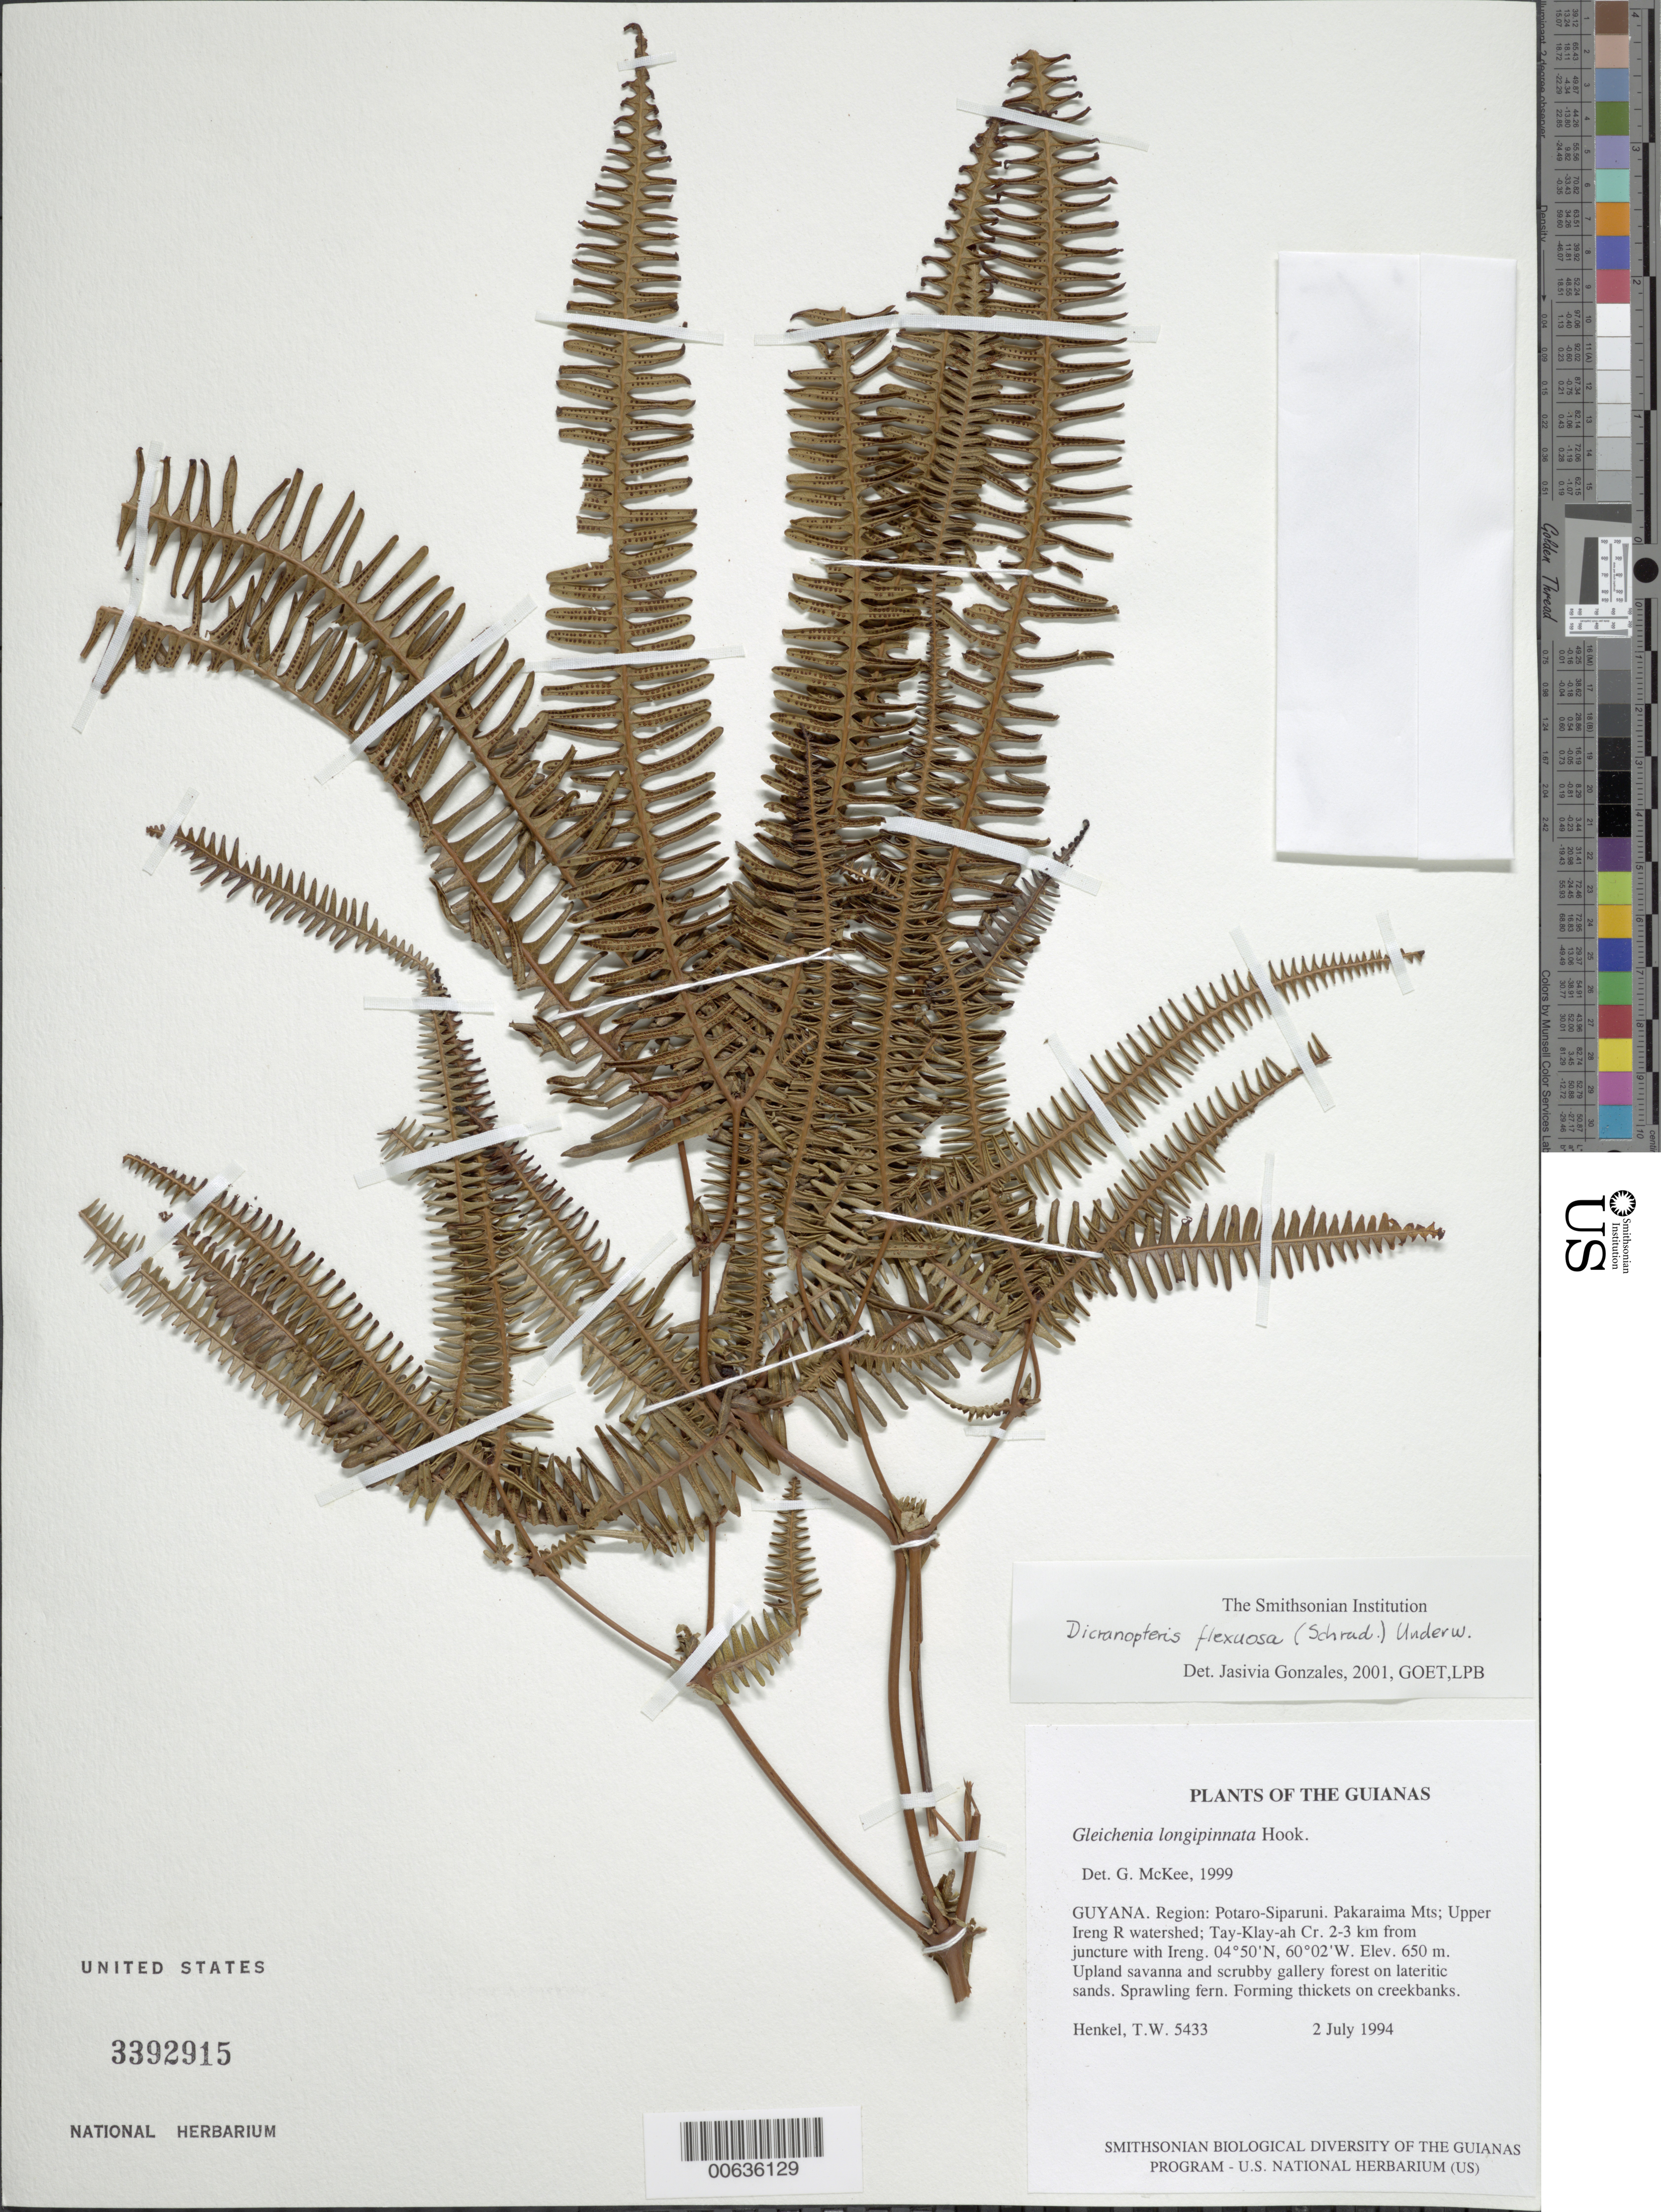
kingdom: Plantae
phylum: Tracheophyta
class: Polypodiopsida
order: Gleicheniales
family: Gleicheniaceae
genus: Dicranopteris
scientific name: Dicranopteris flexuosa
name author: (Schrad.) Underw.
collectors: T. Henkel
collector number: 5433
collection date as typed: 2 July 1994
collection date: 1994-07-02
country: Guyana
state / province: Potaro-Siparuni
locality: Pakaraima Mts; Upper Ireng R watershed; Tay-Klay-ah Cr. 2-3 km from juncture with Ireng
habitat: Upland savanna and scrubby gallery forest on lateritic sands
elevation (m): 650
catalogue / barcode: US 3392915